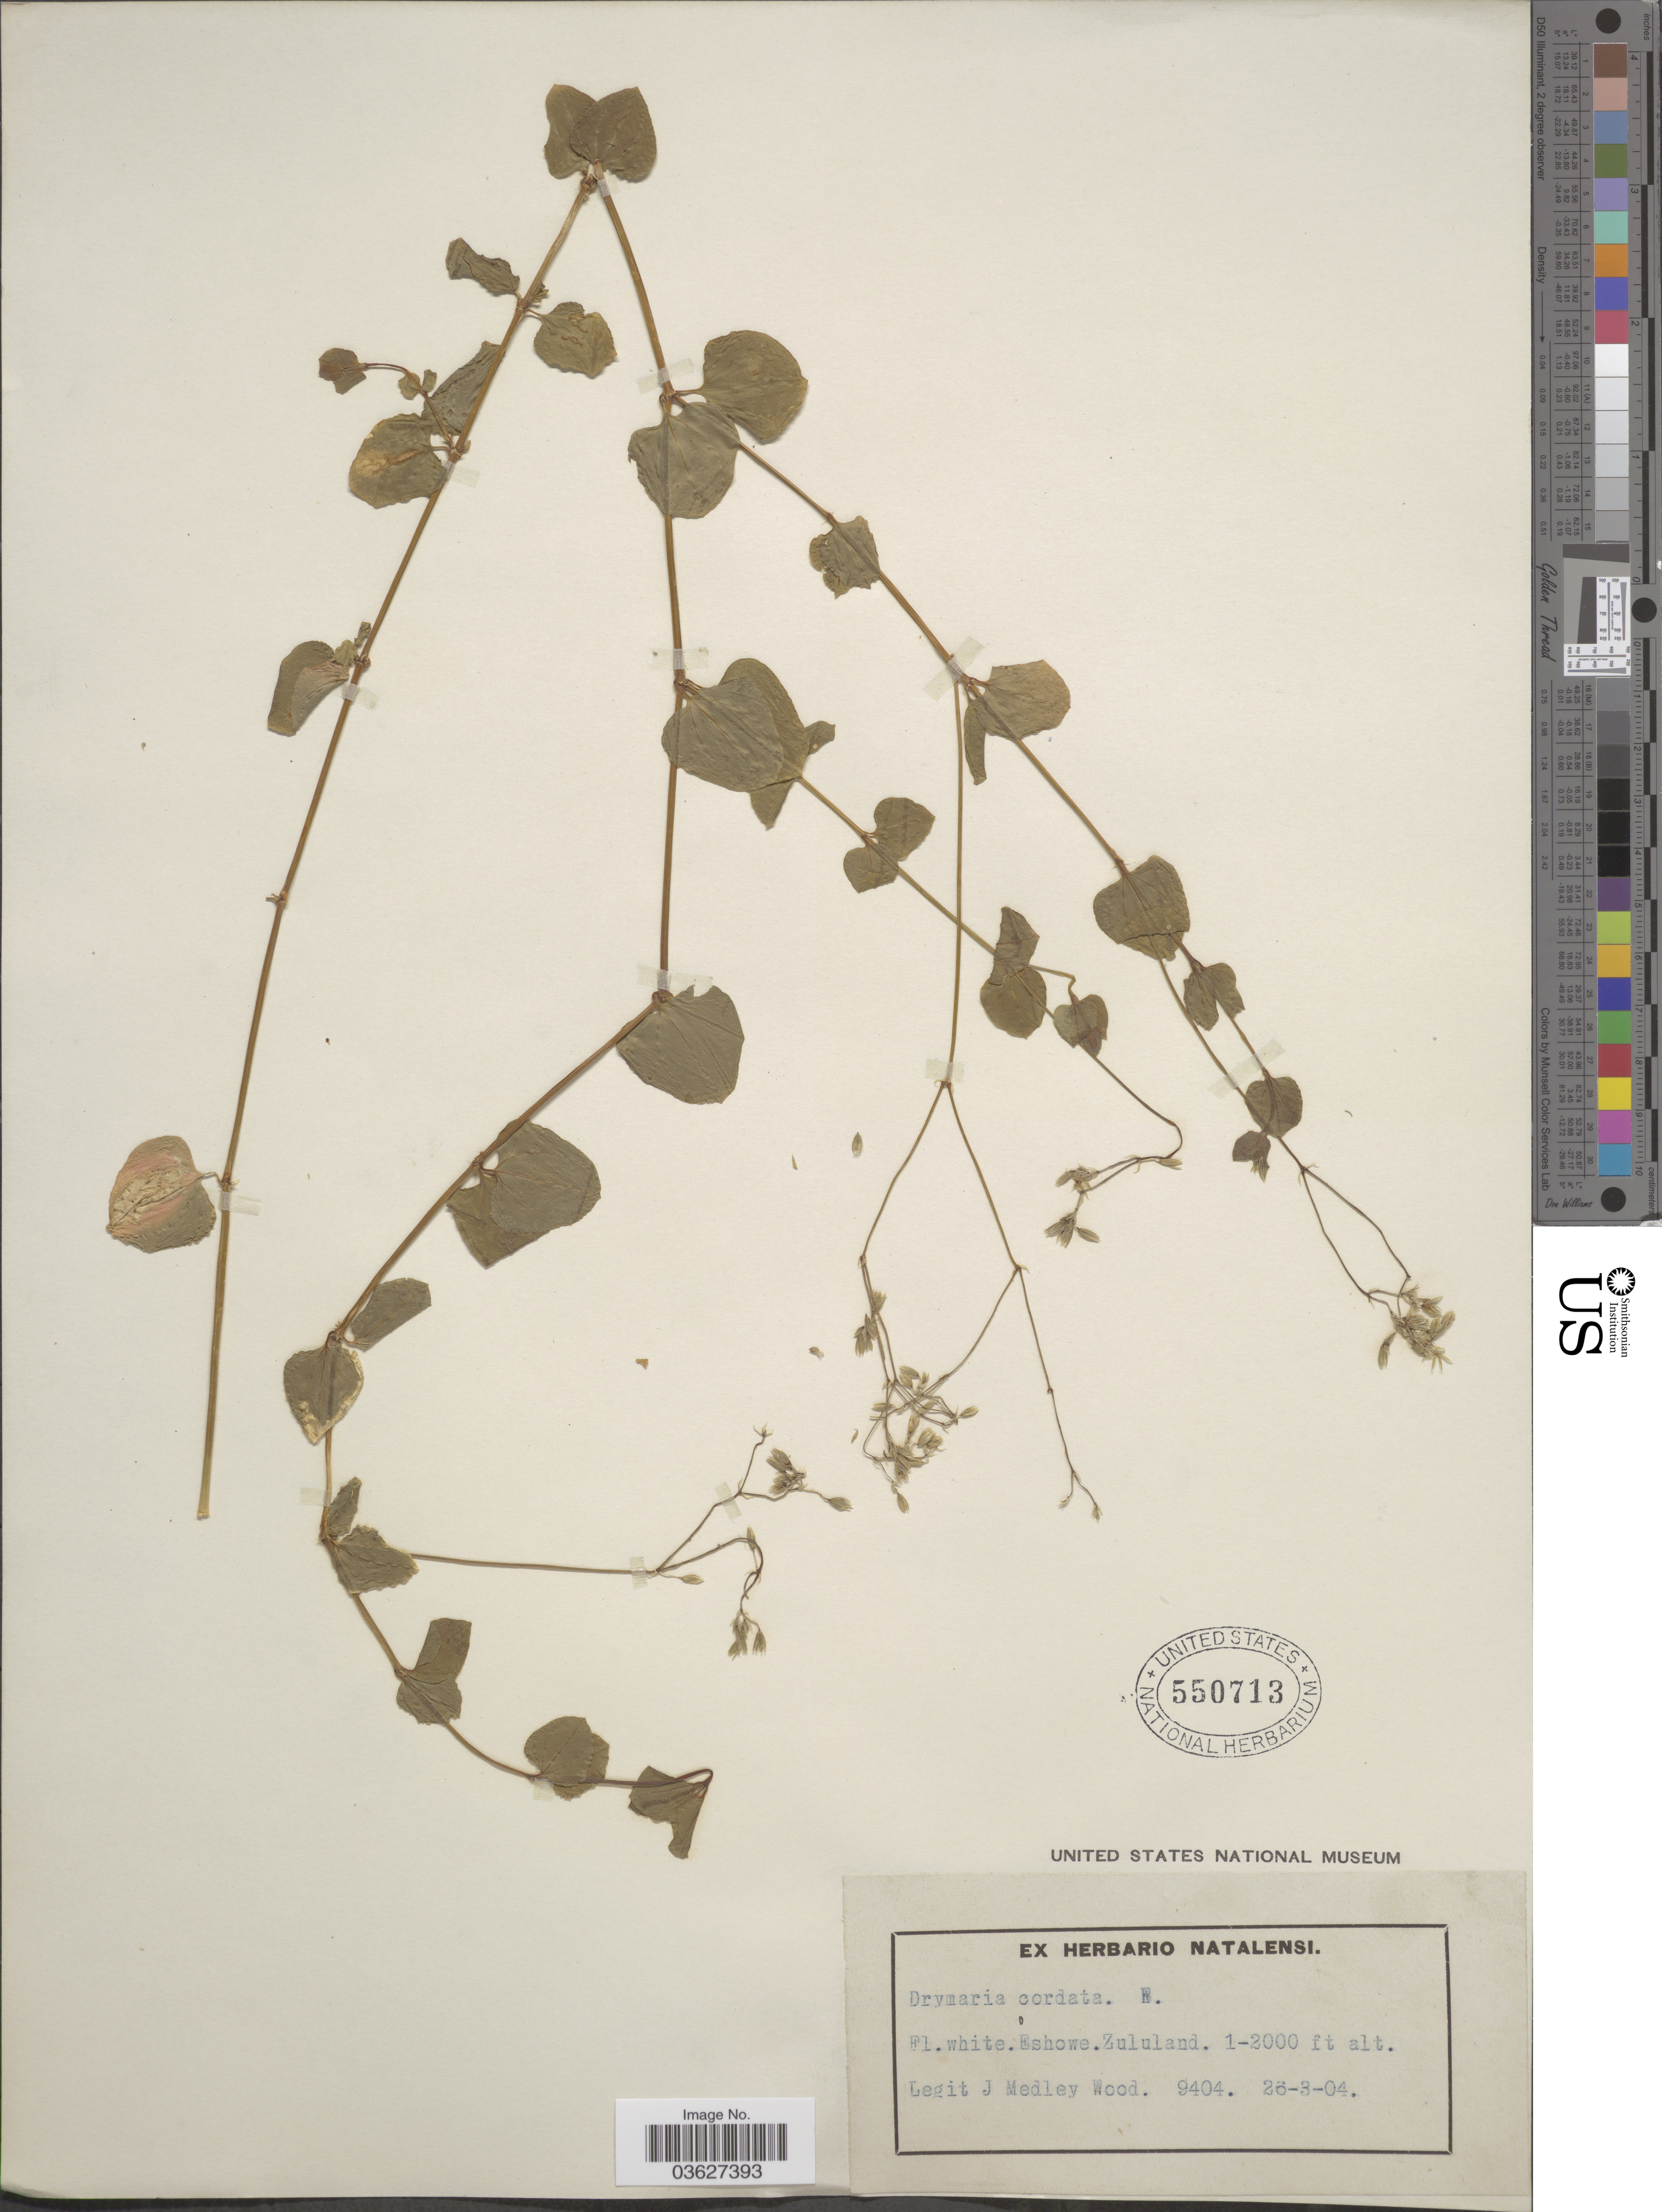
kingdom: Plantae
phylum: Tracheophyta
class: Magnoliopsida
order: Caryophyllales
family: Caryophyllaceae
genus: Drymaria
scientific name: Drymaria cordata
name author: (L.) Willd. ex Schult.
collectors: J. M. Wood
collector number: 9404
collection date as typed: Transcribed d/m/y: 26/3/4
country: South Africa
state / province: KwaZulu-Natal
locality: Eshowe. Zululand.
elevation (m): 305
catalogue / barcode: US 550713